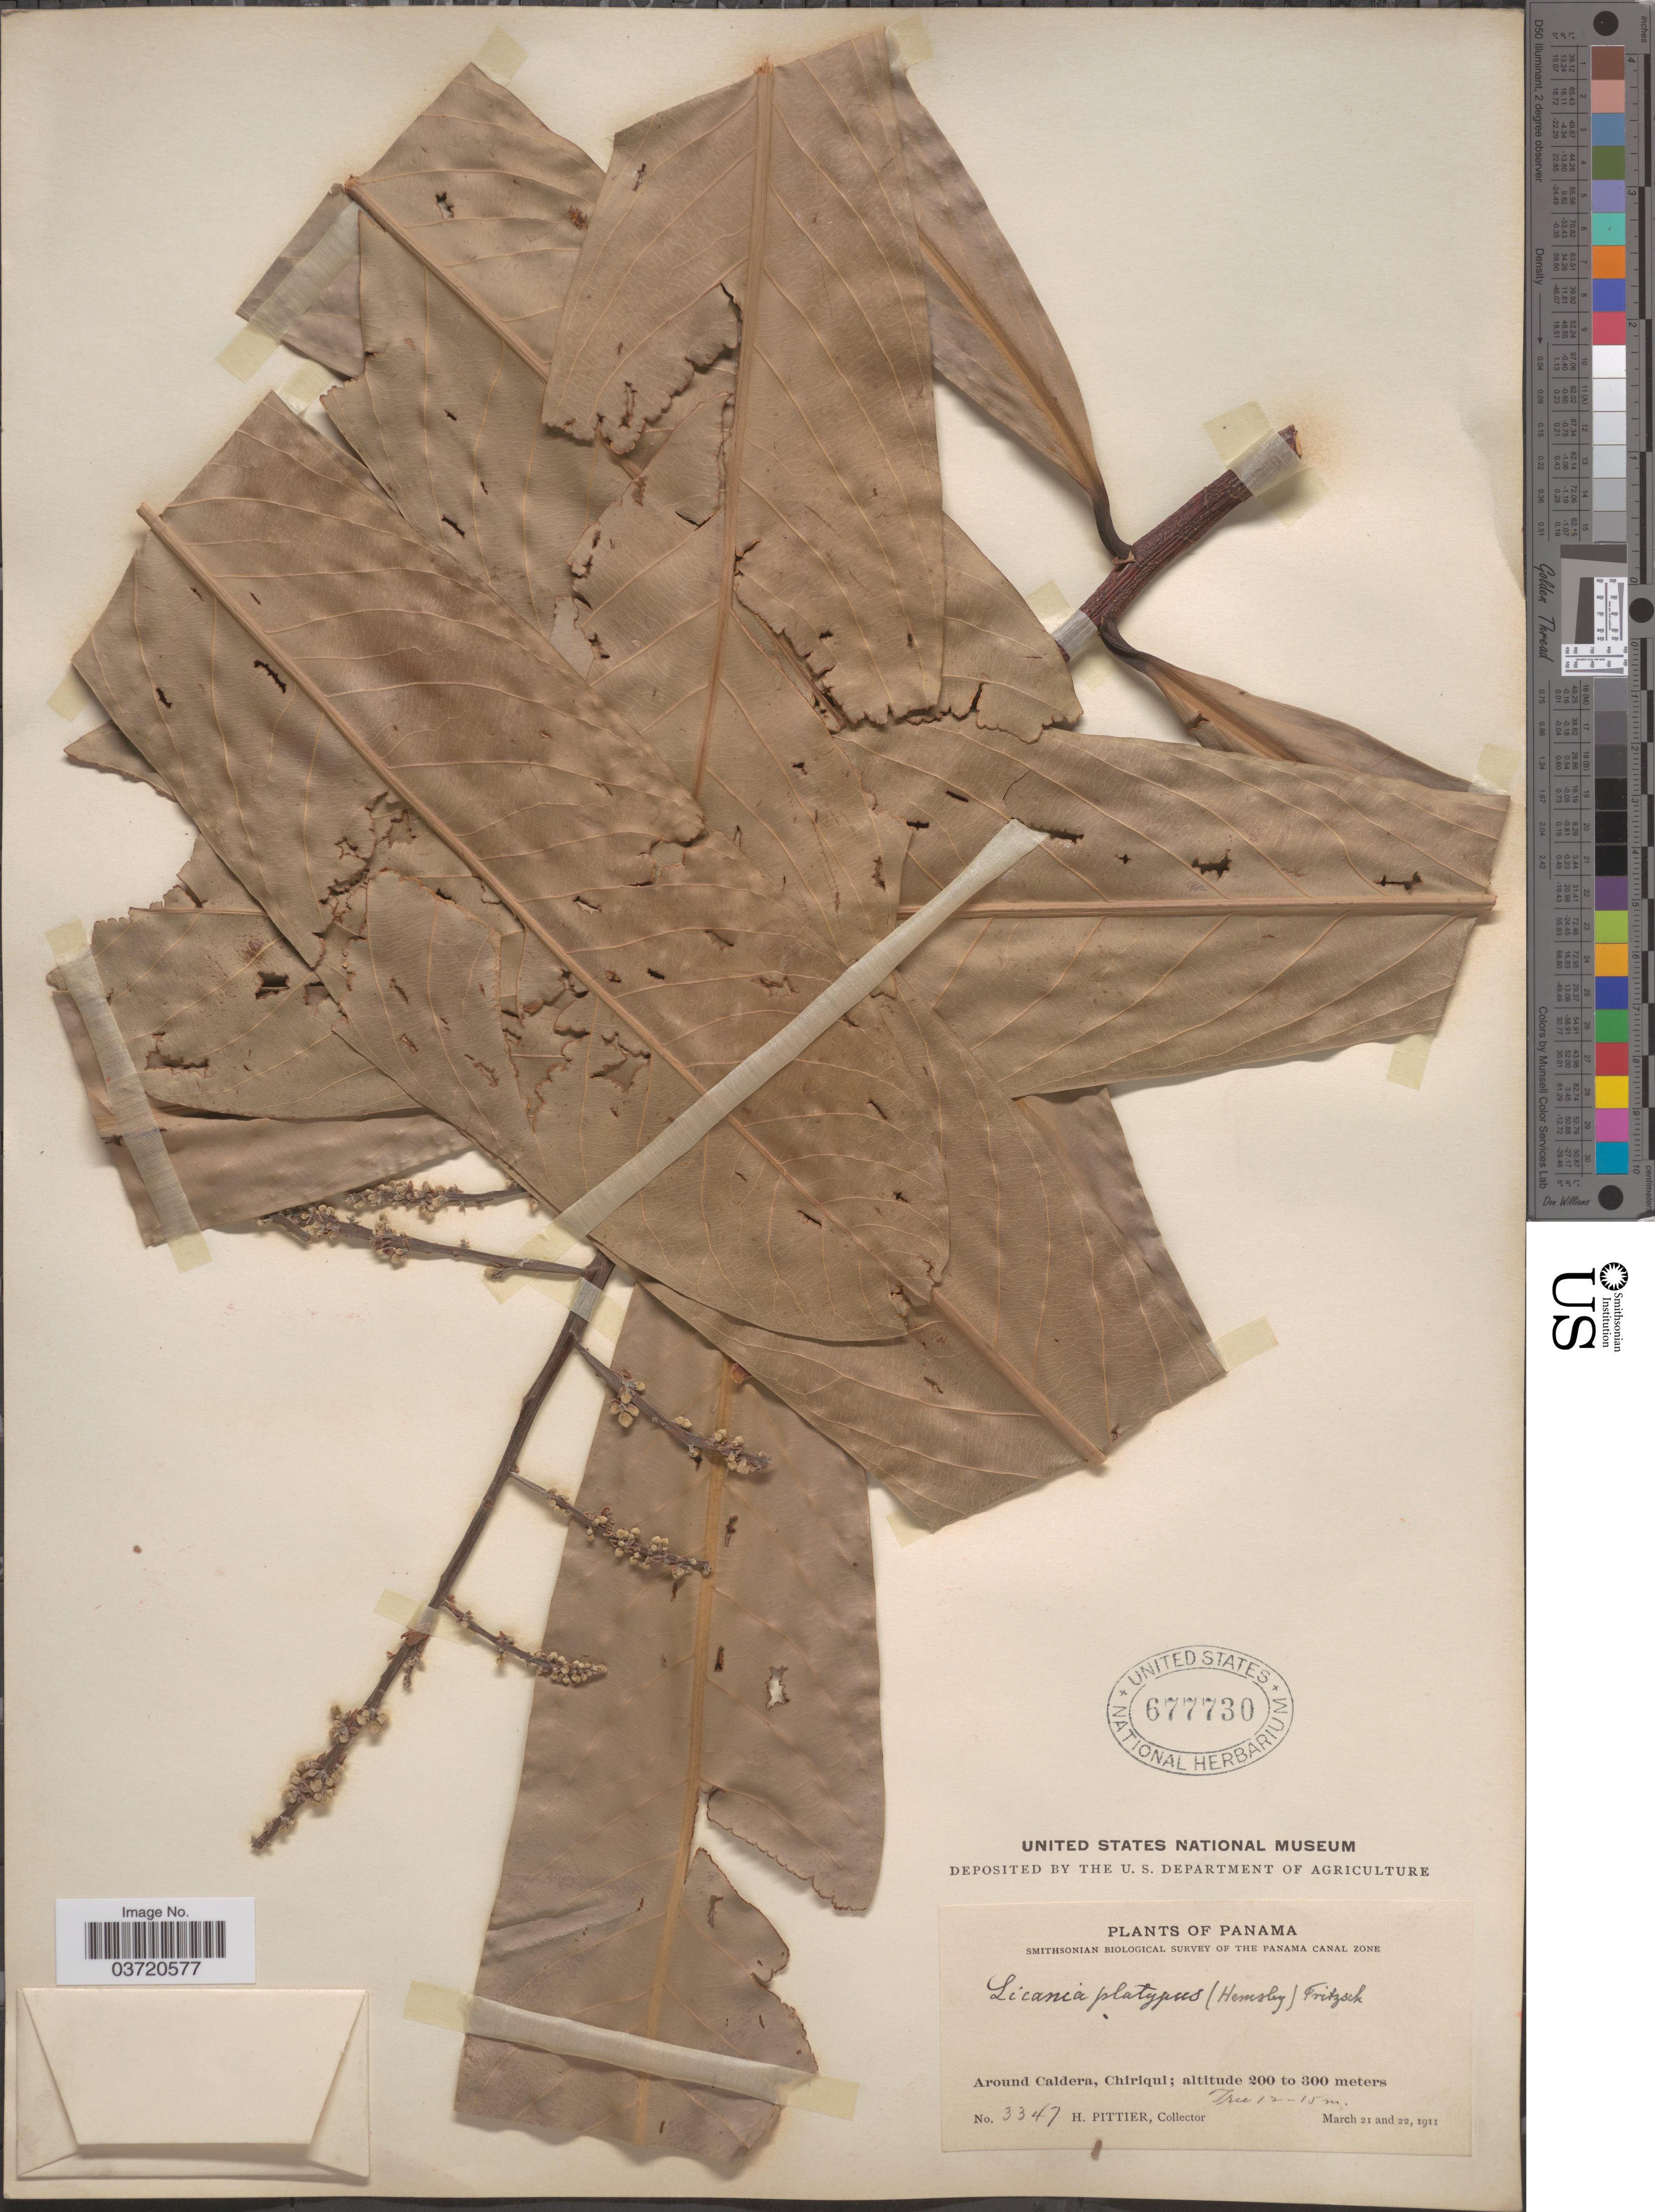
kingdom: Plantae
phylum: Tracheophyta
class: Magnoliopsida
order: Malpighiales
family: Chrysobalanaceae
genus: Moquilea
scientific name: Moquilea platypus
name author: Hemsl.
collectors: H. F. Pittier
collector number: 3347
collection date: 1911-03-21/1911-03-22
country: Panama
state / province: Chiriqui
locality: Around Caldera.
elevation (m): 200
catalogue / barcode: US 677730